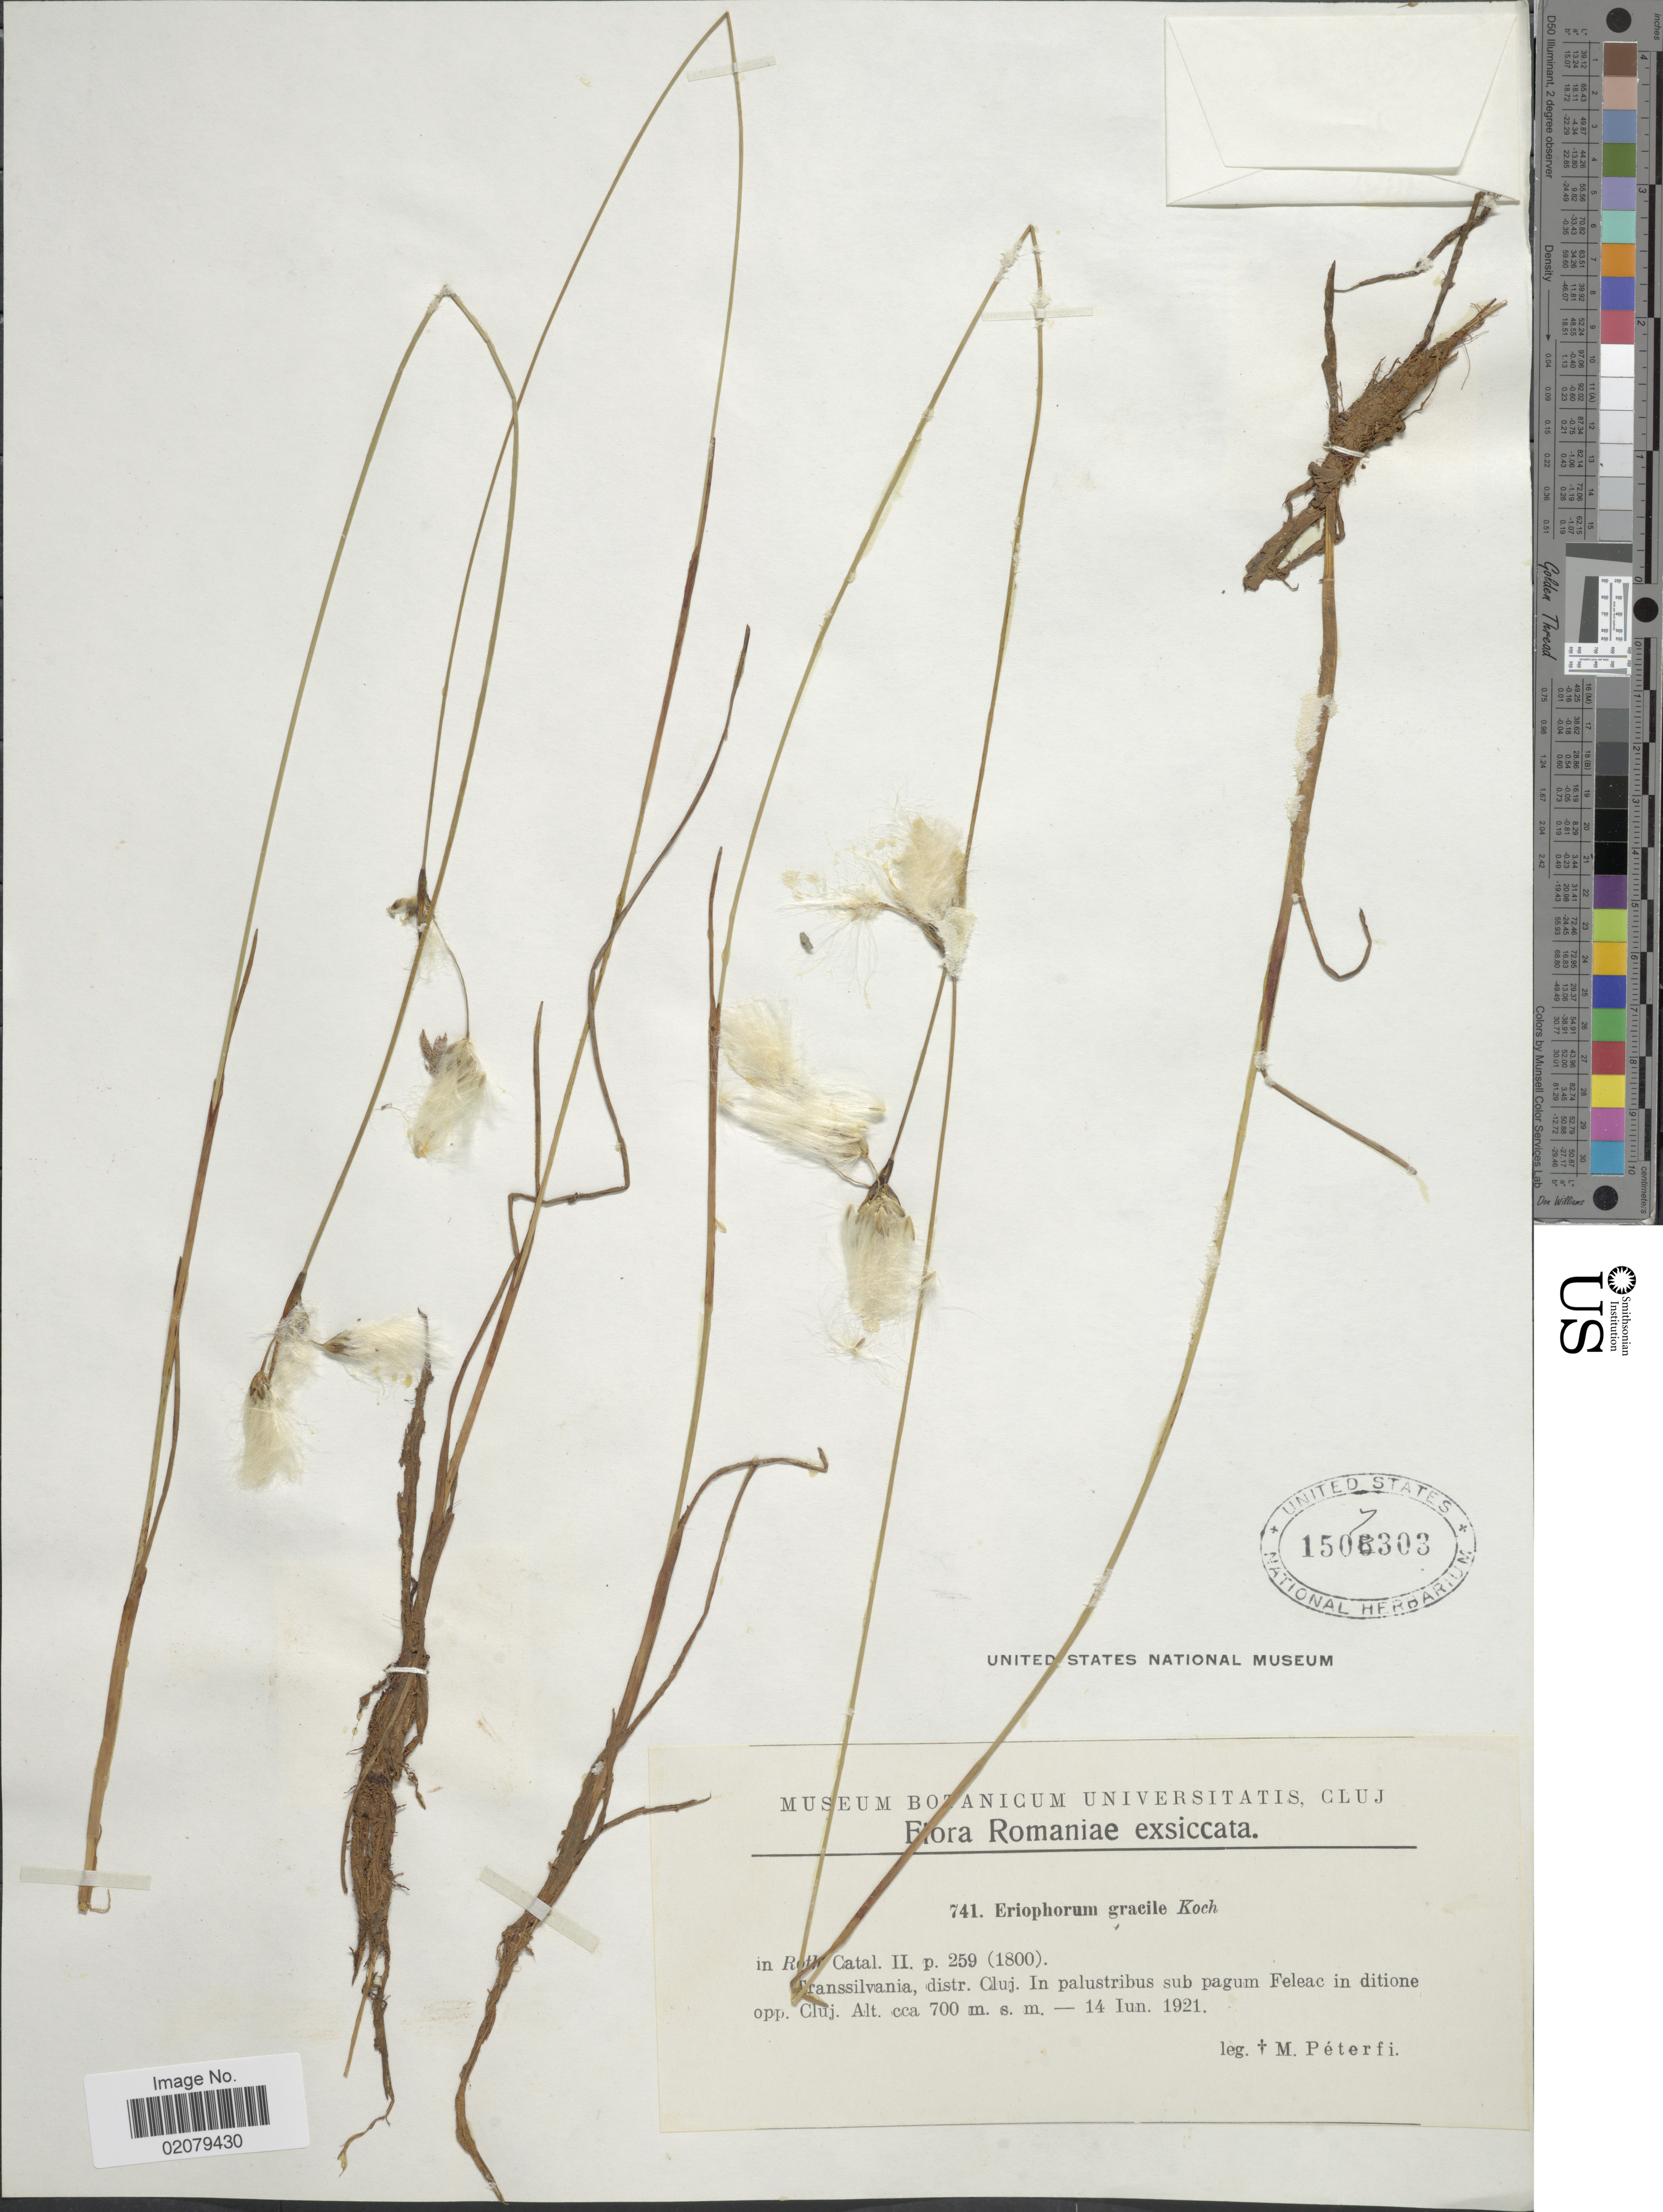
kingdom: Plantae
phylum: Tracheophyta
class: Liliopsida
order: Poales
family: Cyperaceae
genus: Eriophorum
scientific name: Eriophorum gracile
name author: W.D.J. Koch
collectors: M. Péterfi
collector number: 741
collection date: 1921-06-14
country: Romania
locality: Romaniae, Transsilvania, distr. Cluj. In palustribus sub pagum Feliac in ditione opp. Cluj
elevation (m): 700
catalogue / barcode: US 1507303